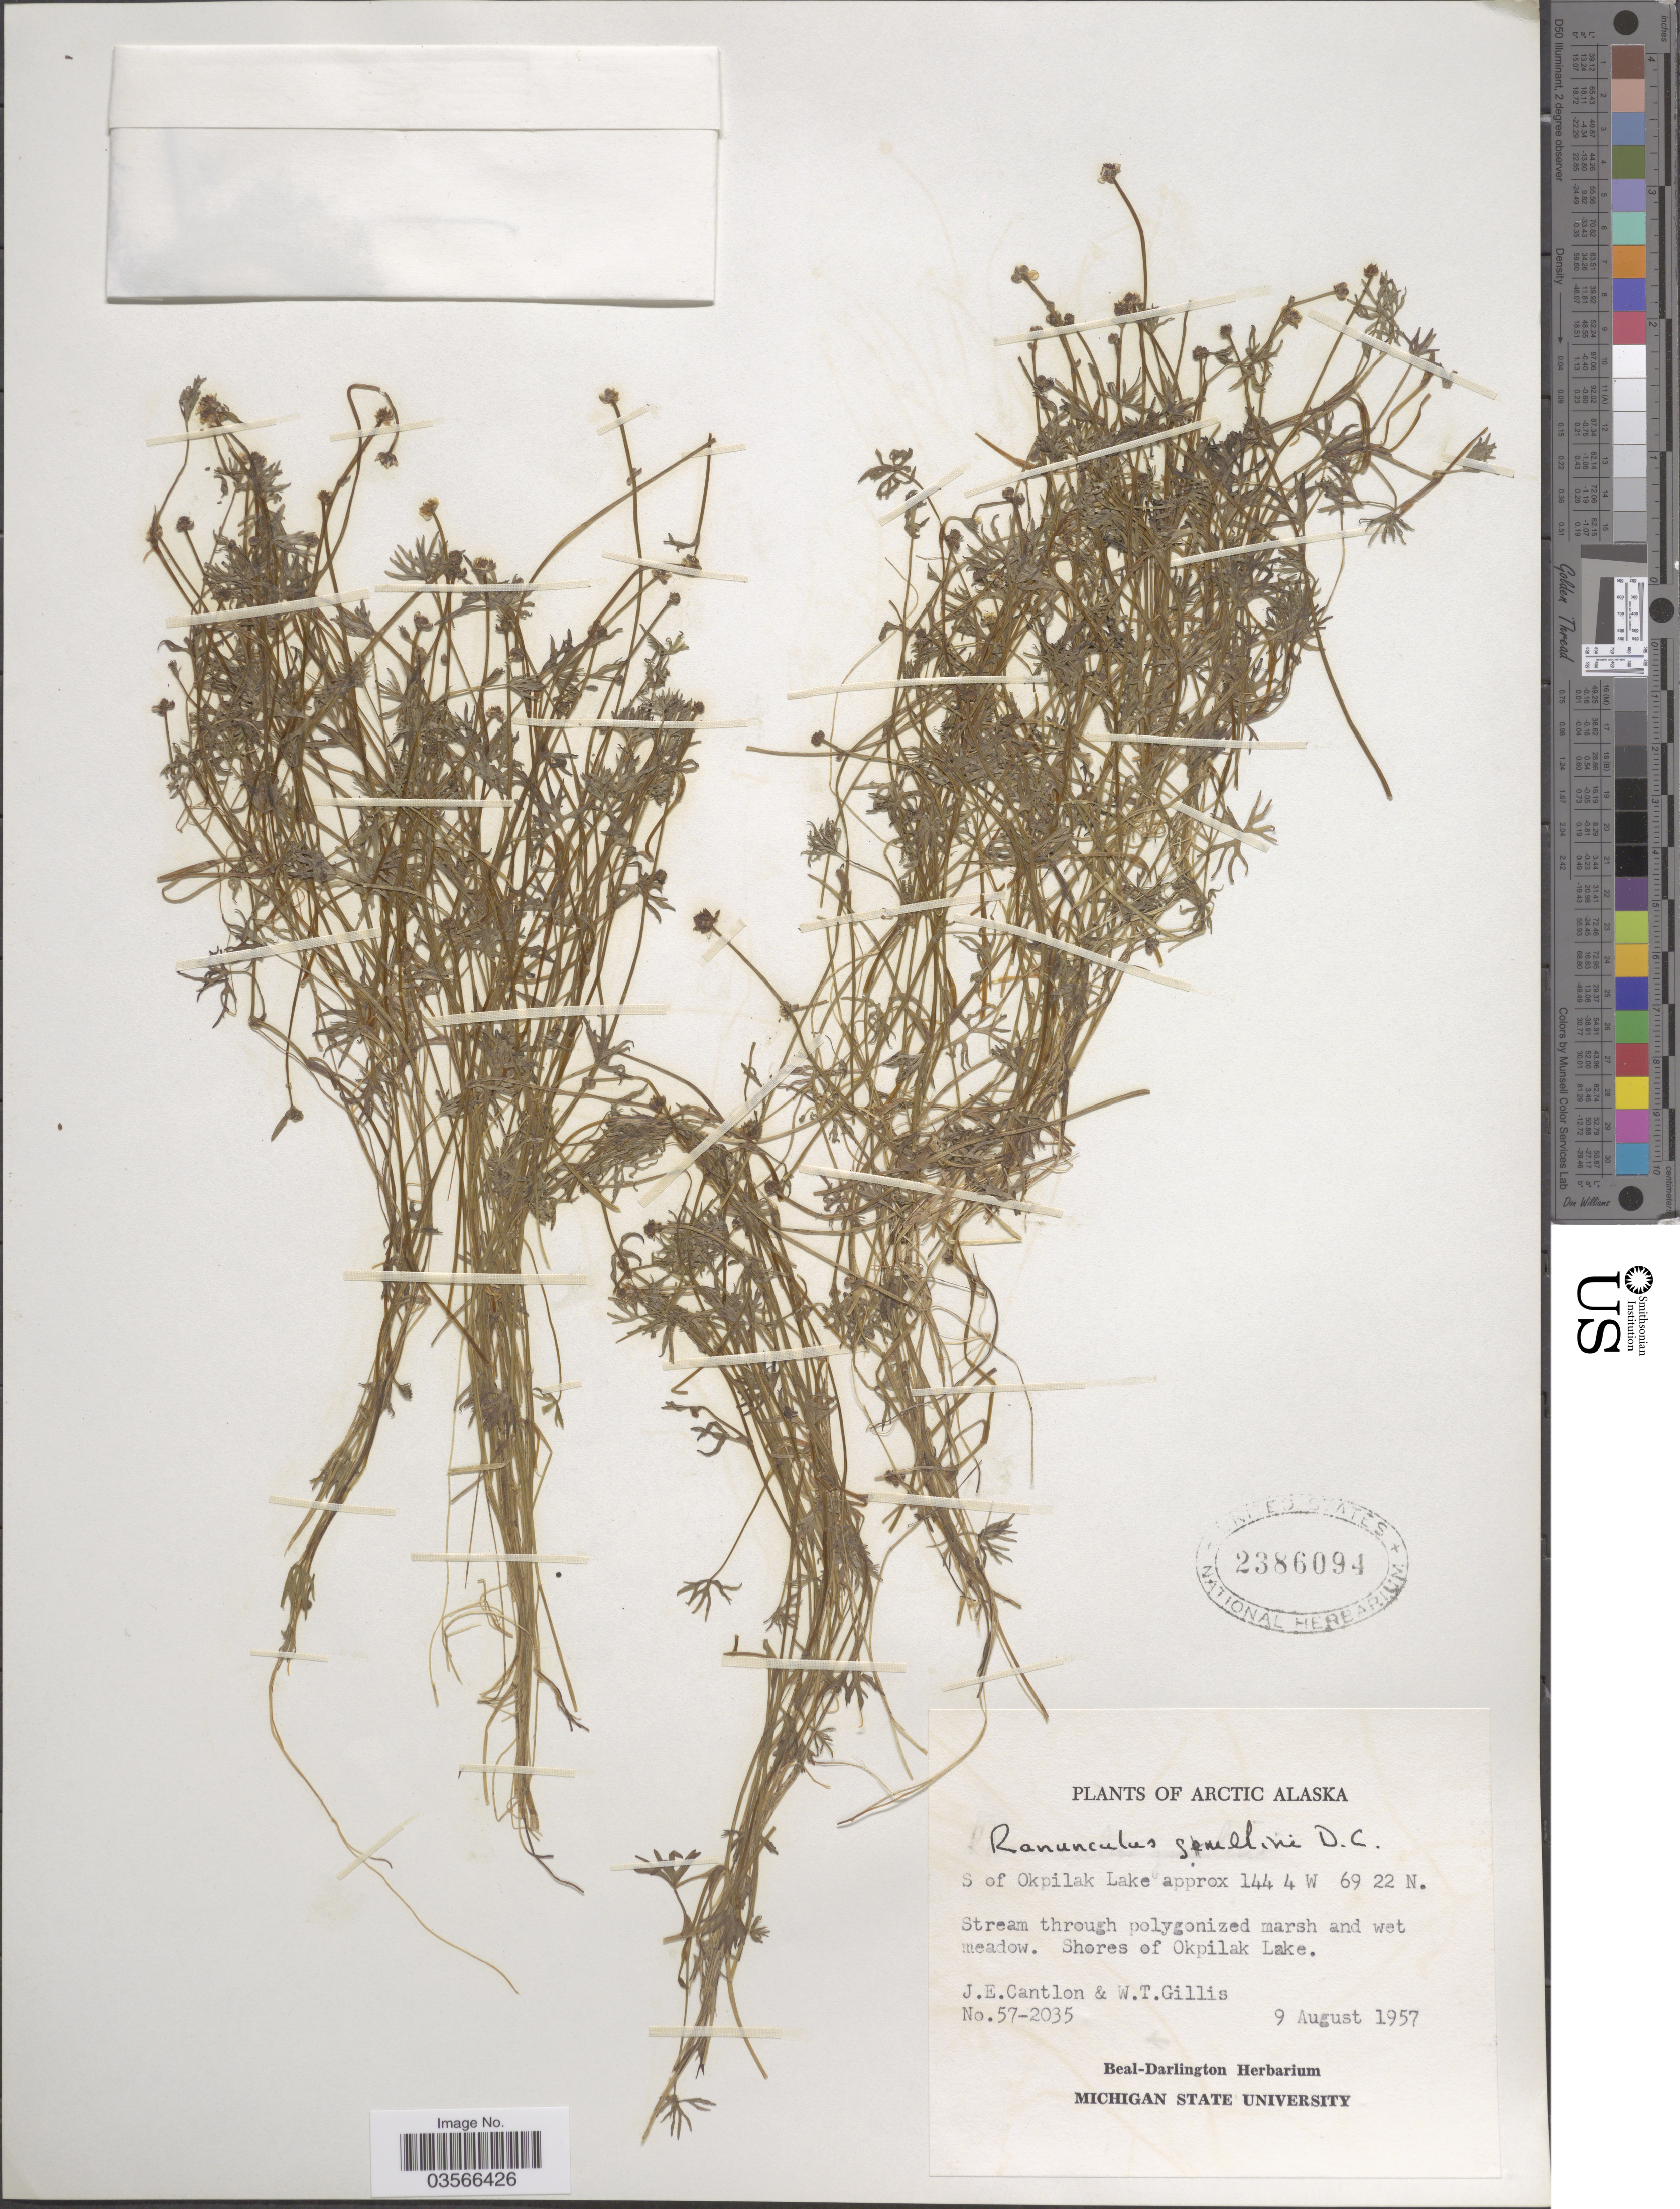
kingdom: Plantae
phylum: Tracheophyta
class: Magnoliopsida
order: Ranunculales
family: Ranunculaceae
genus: Ranunculus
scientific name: Ranunculus gmelinii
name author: DC.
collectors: J. Cantlon & W. T. Gillis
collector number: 57-2035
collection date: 1957-08-09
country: United States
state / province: Alaska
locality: Arctic Alaska. S of Okpilak Lake. Shores of Okpilak Lake.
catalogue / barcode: US 2386094